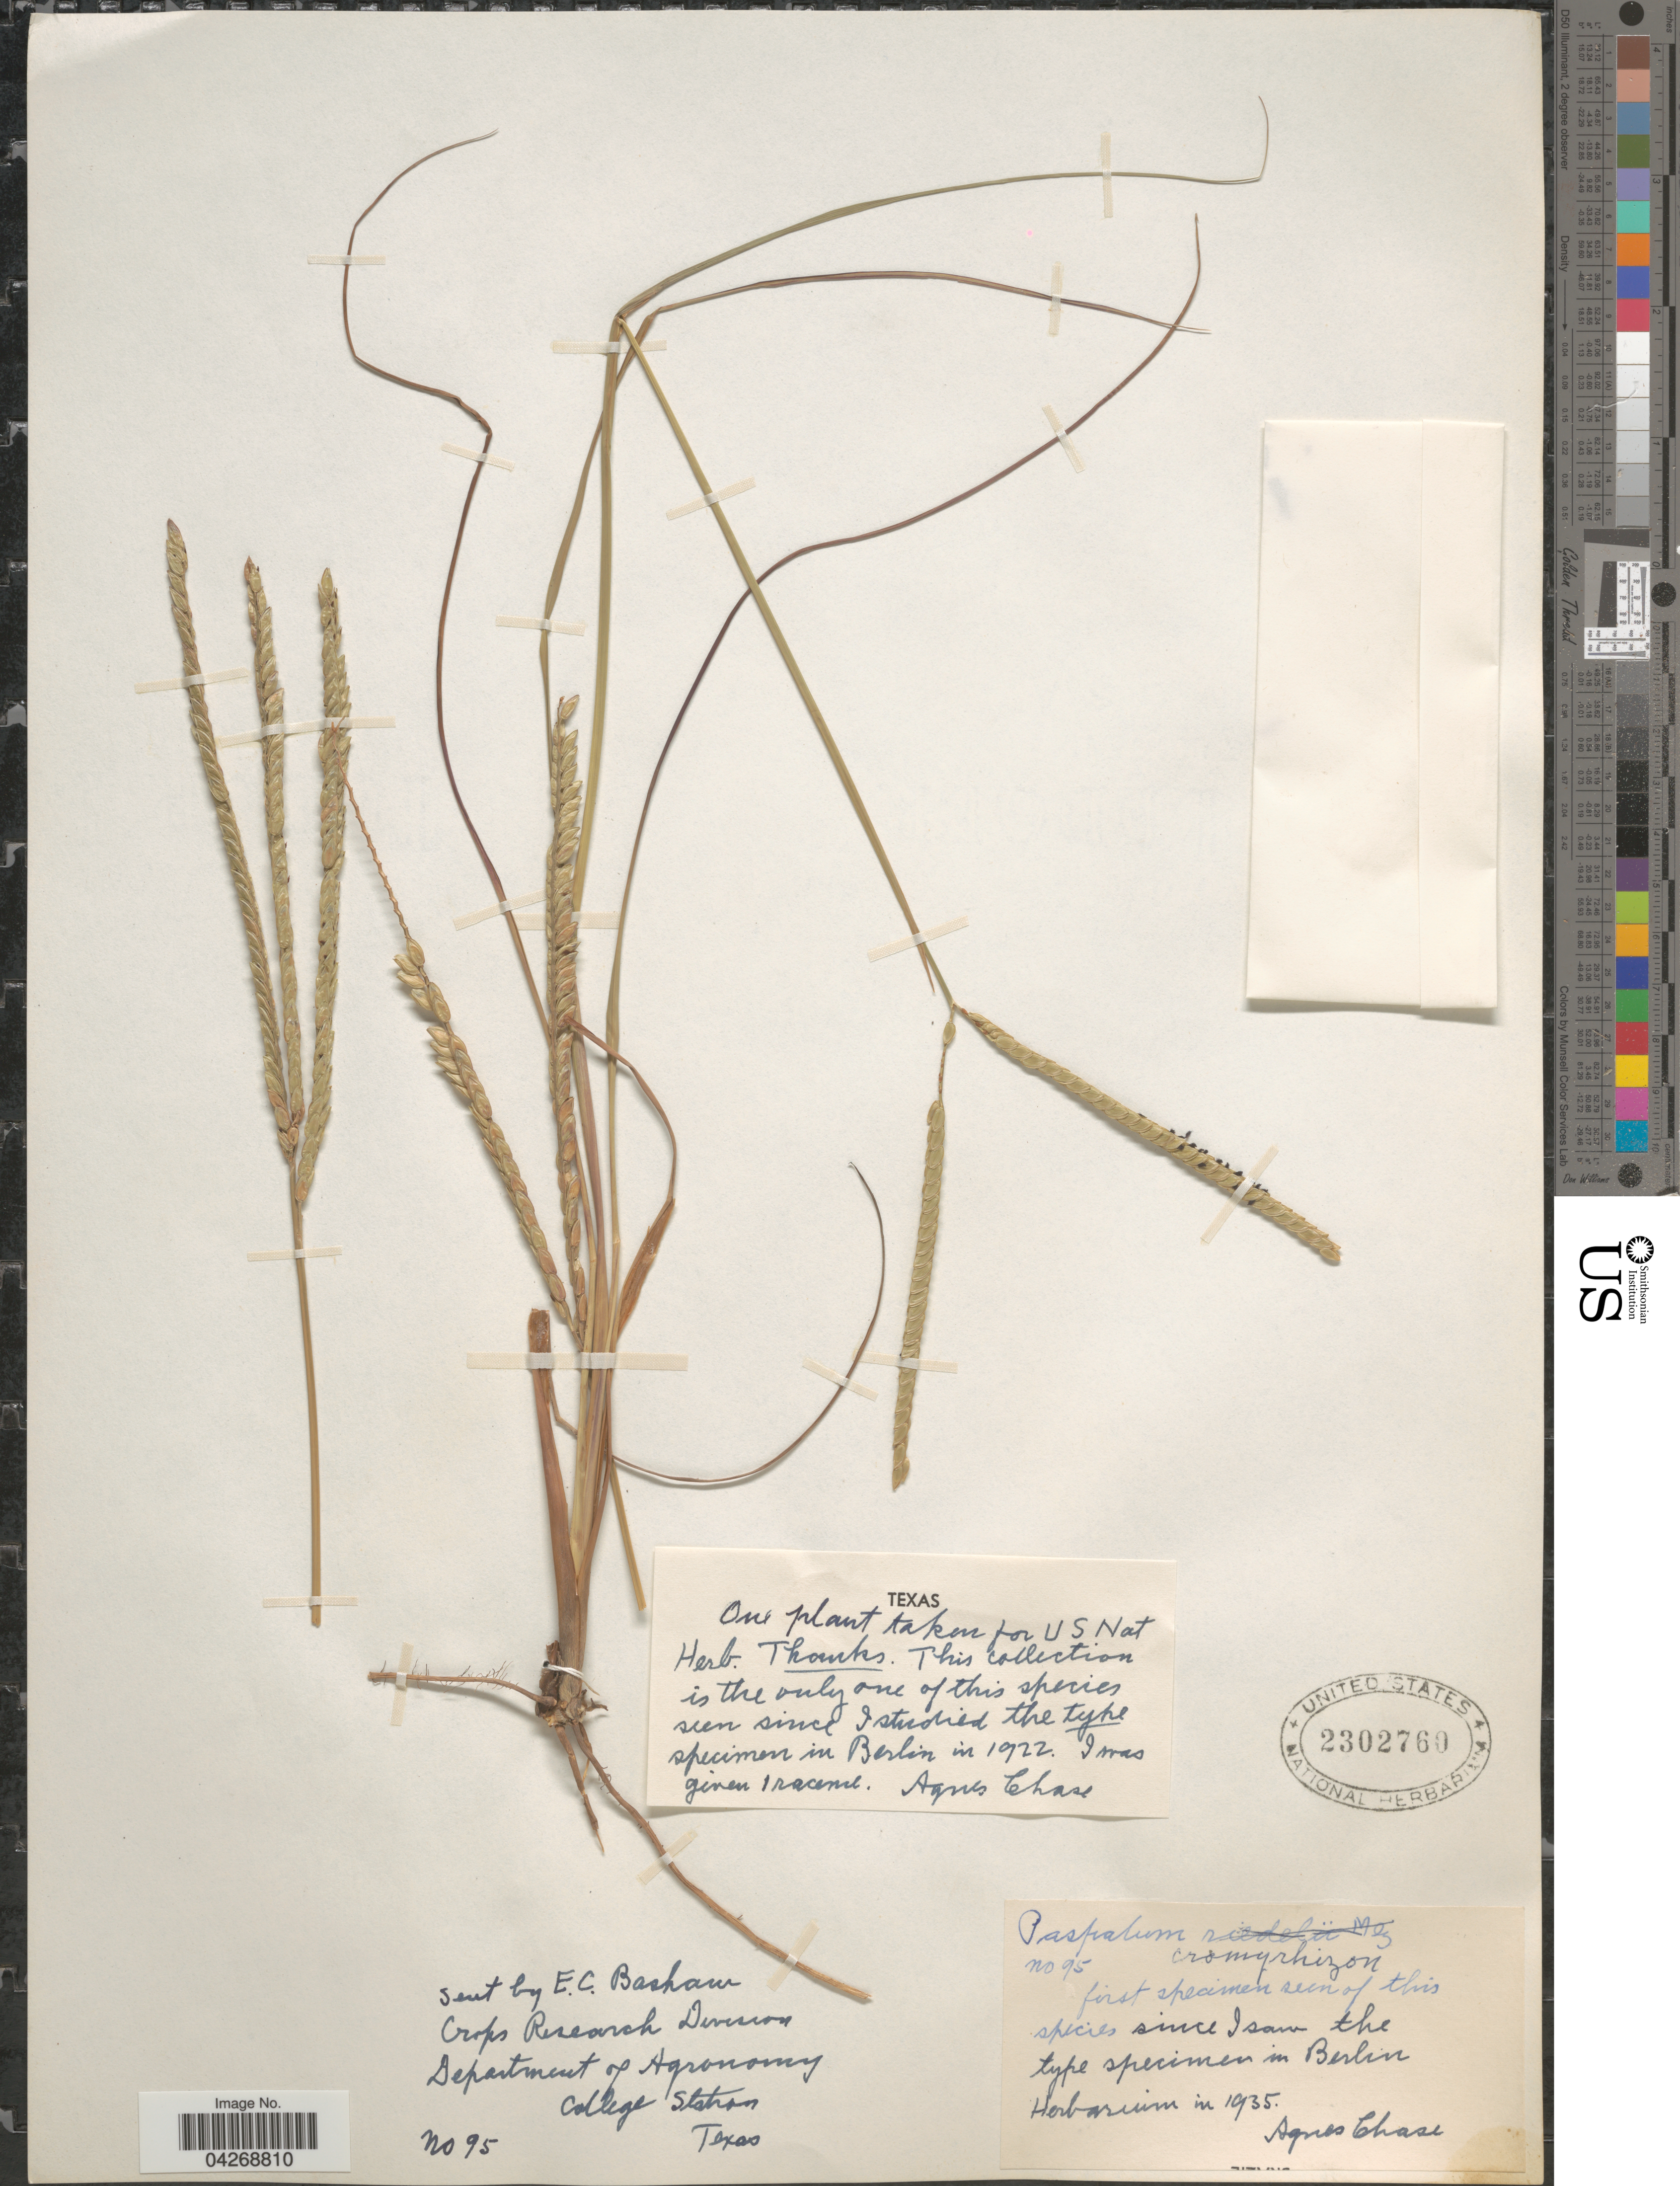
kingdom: Plantae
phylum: Tracheophyta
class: Liliopsida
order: Poales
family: Poaceae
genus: Paspalum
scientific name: Paspalum cromyorhizon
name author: Trin. ex Döll in Mart.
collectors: A. Chase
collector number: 95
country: United States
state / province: Texas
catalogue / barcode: US 2302760